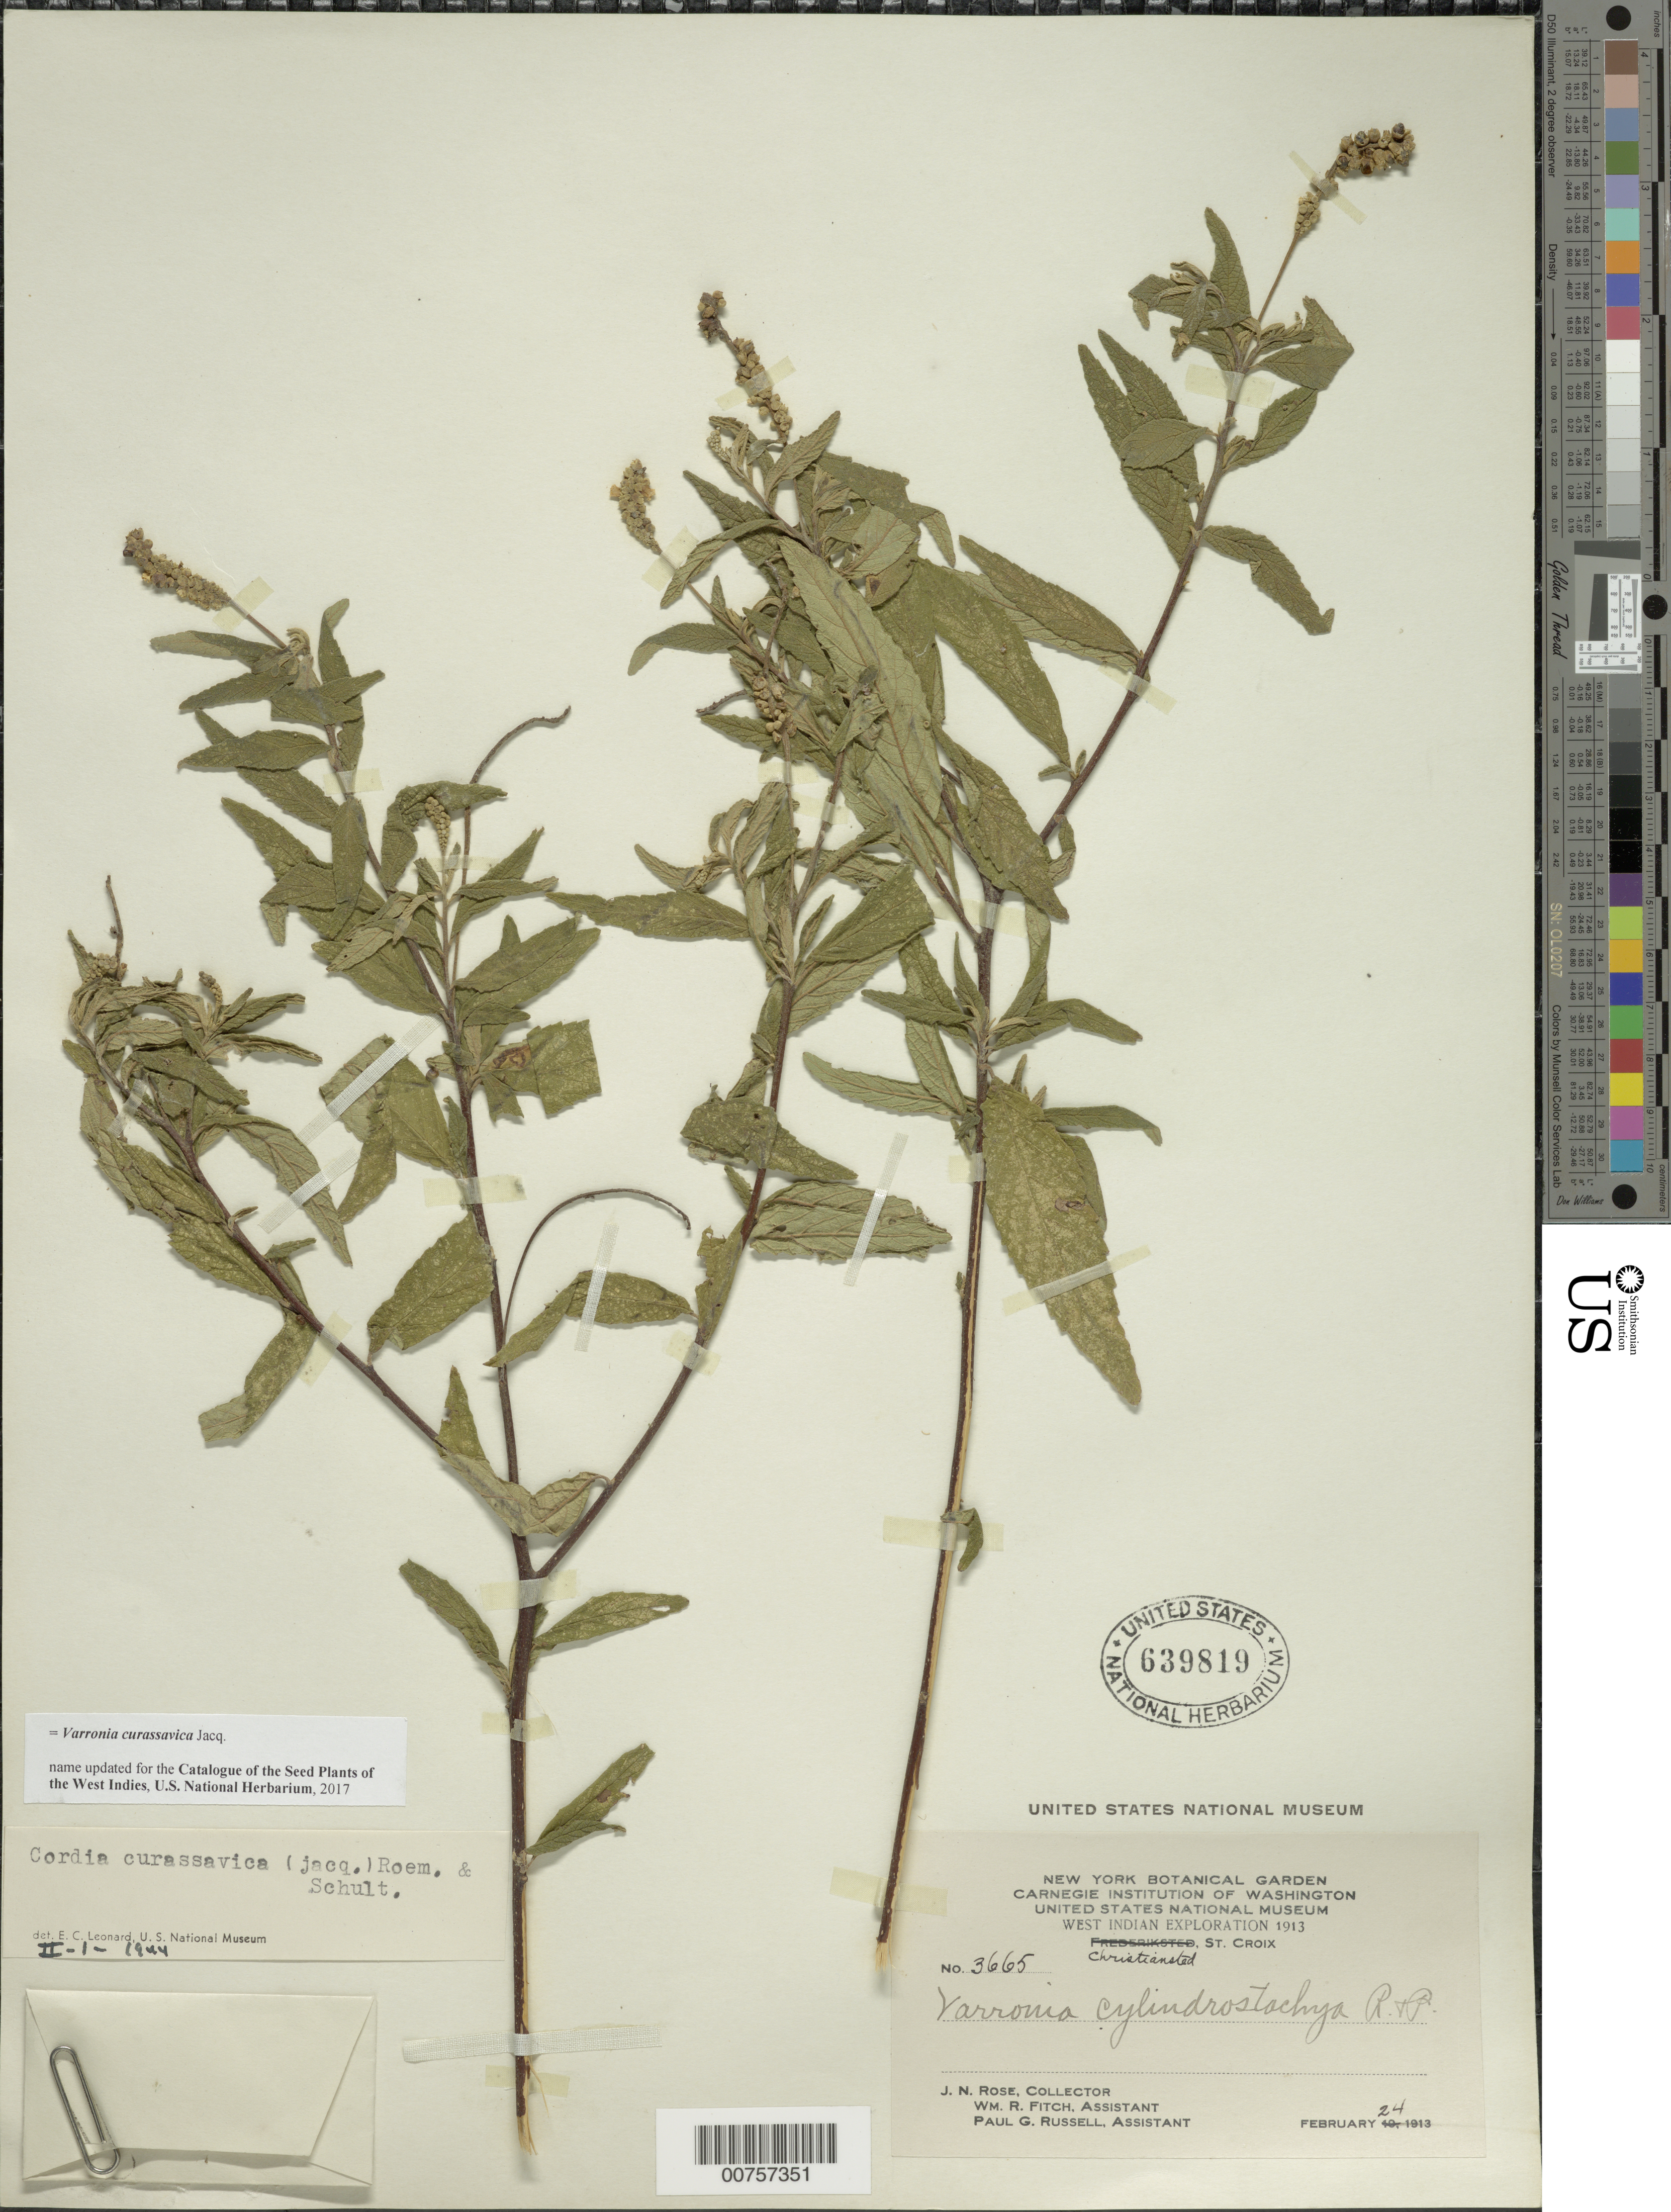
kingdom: Plantae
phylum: Tracheophyta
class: Magnoliopsida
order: Boraginales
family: Cordiaceae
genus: Varronia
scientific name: Varronia curassavica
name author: Jacq.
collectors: J. N. Rose, W. R. Fitch & P. G. Russell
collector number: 3665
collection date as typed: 24 Feb 1913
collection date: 1913-02-24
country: U.S. Virgin Islands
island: St. Croix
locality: Christiansted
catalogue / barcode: US 639819